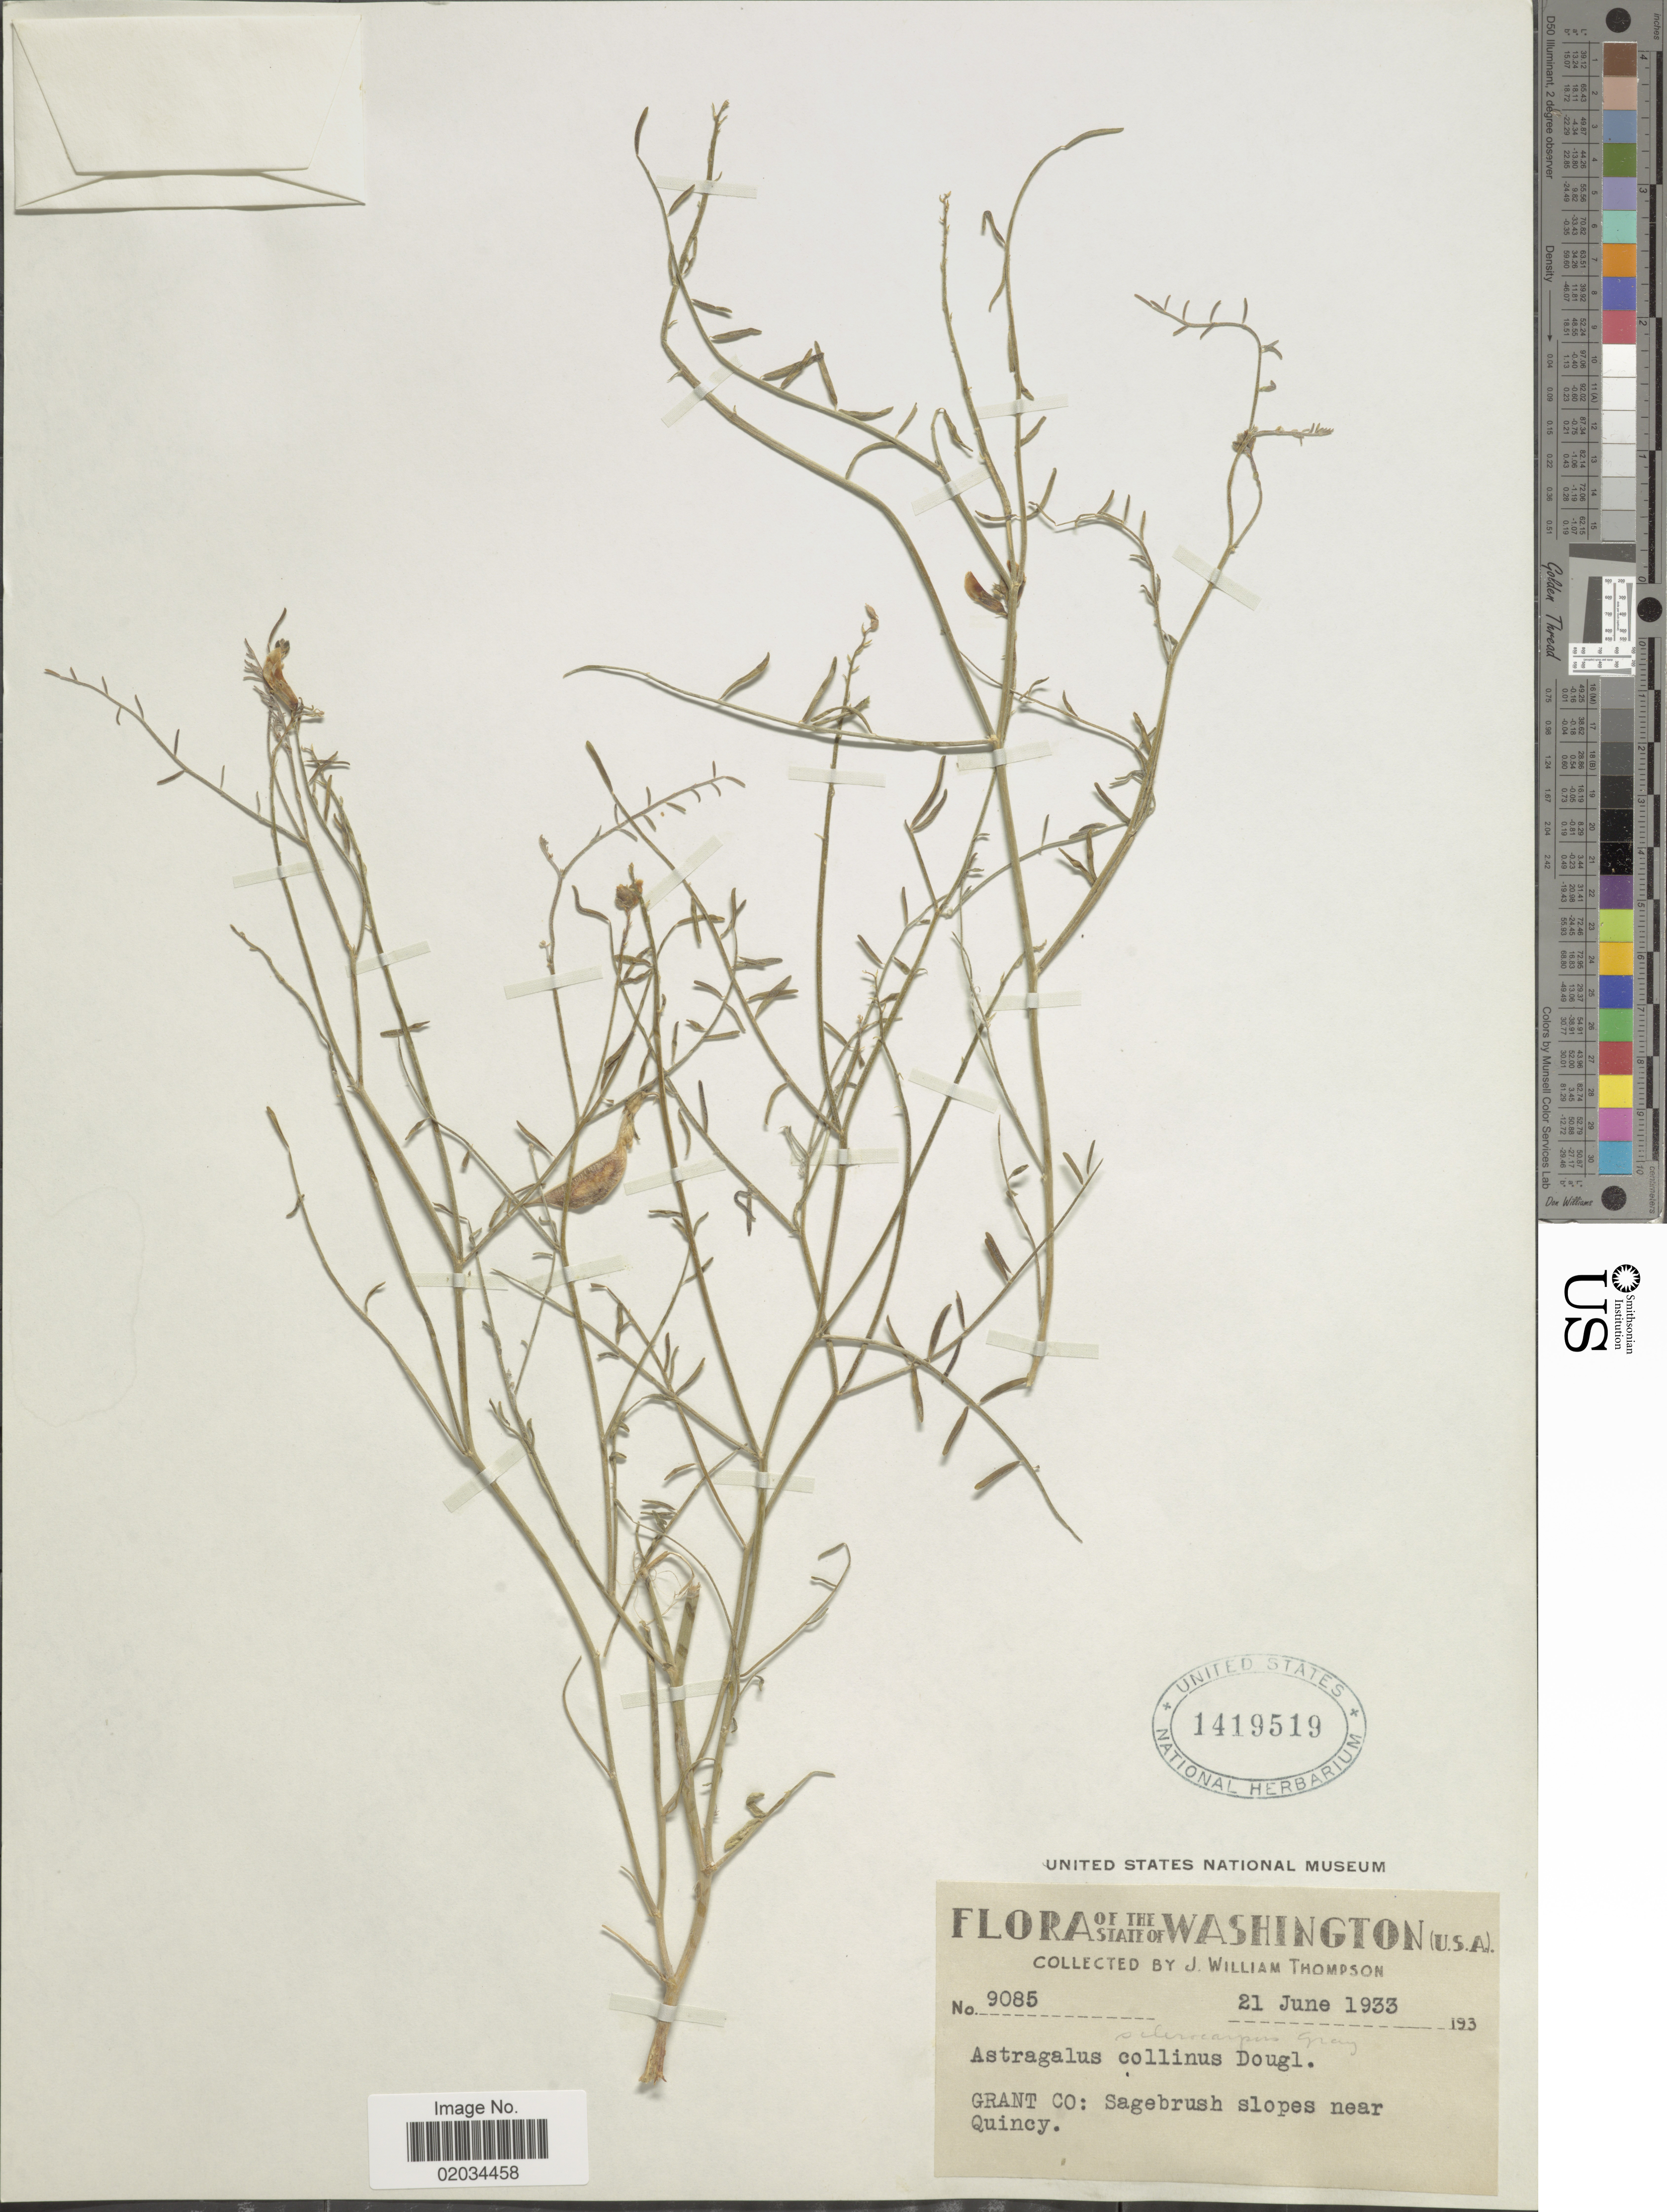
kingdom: Plantae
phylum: Tracheophyta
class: Magnoliopsida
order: Fabales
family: Fabaceae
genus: Astragalus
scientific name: Astragalus sclerocarpus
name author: A. Gray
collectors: J. W. Thompson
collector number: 9085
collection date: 1933-06-21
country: United States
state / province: Washington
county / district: Grant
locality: Grant Co: near Quincy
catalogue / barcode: US 1419519